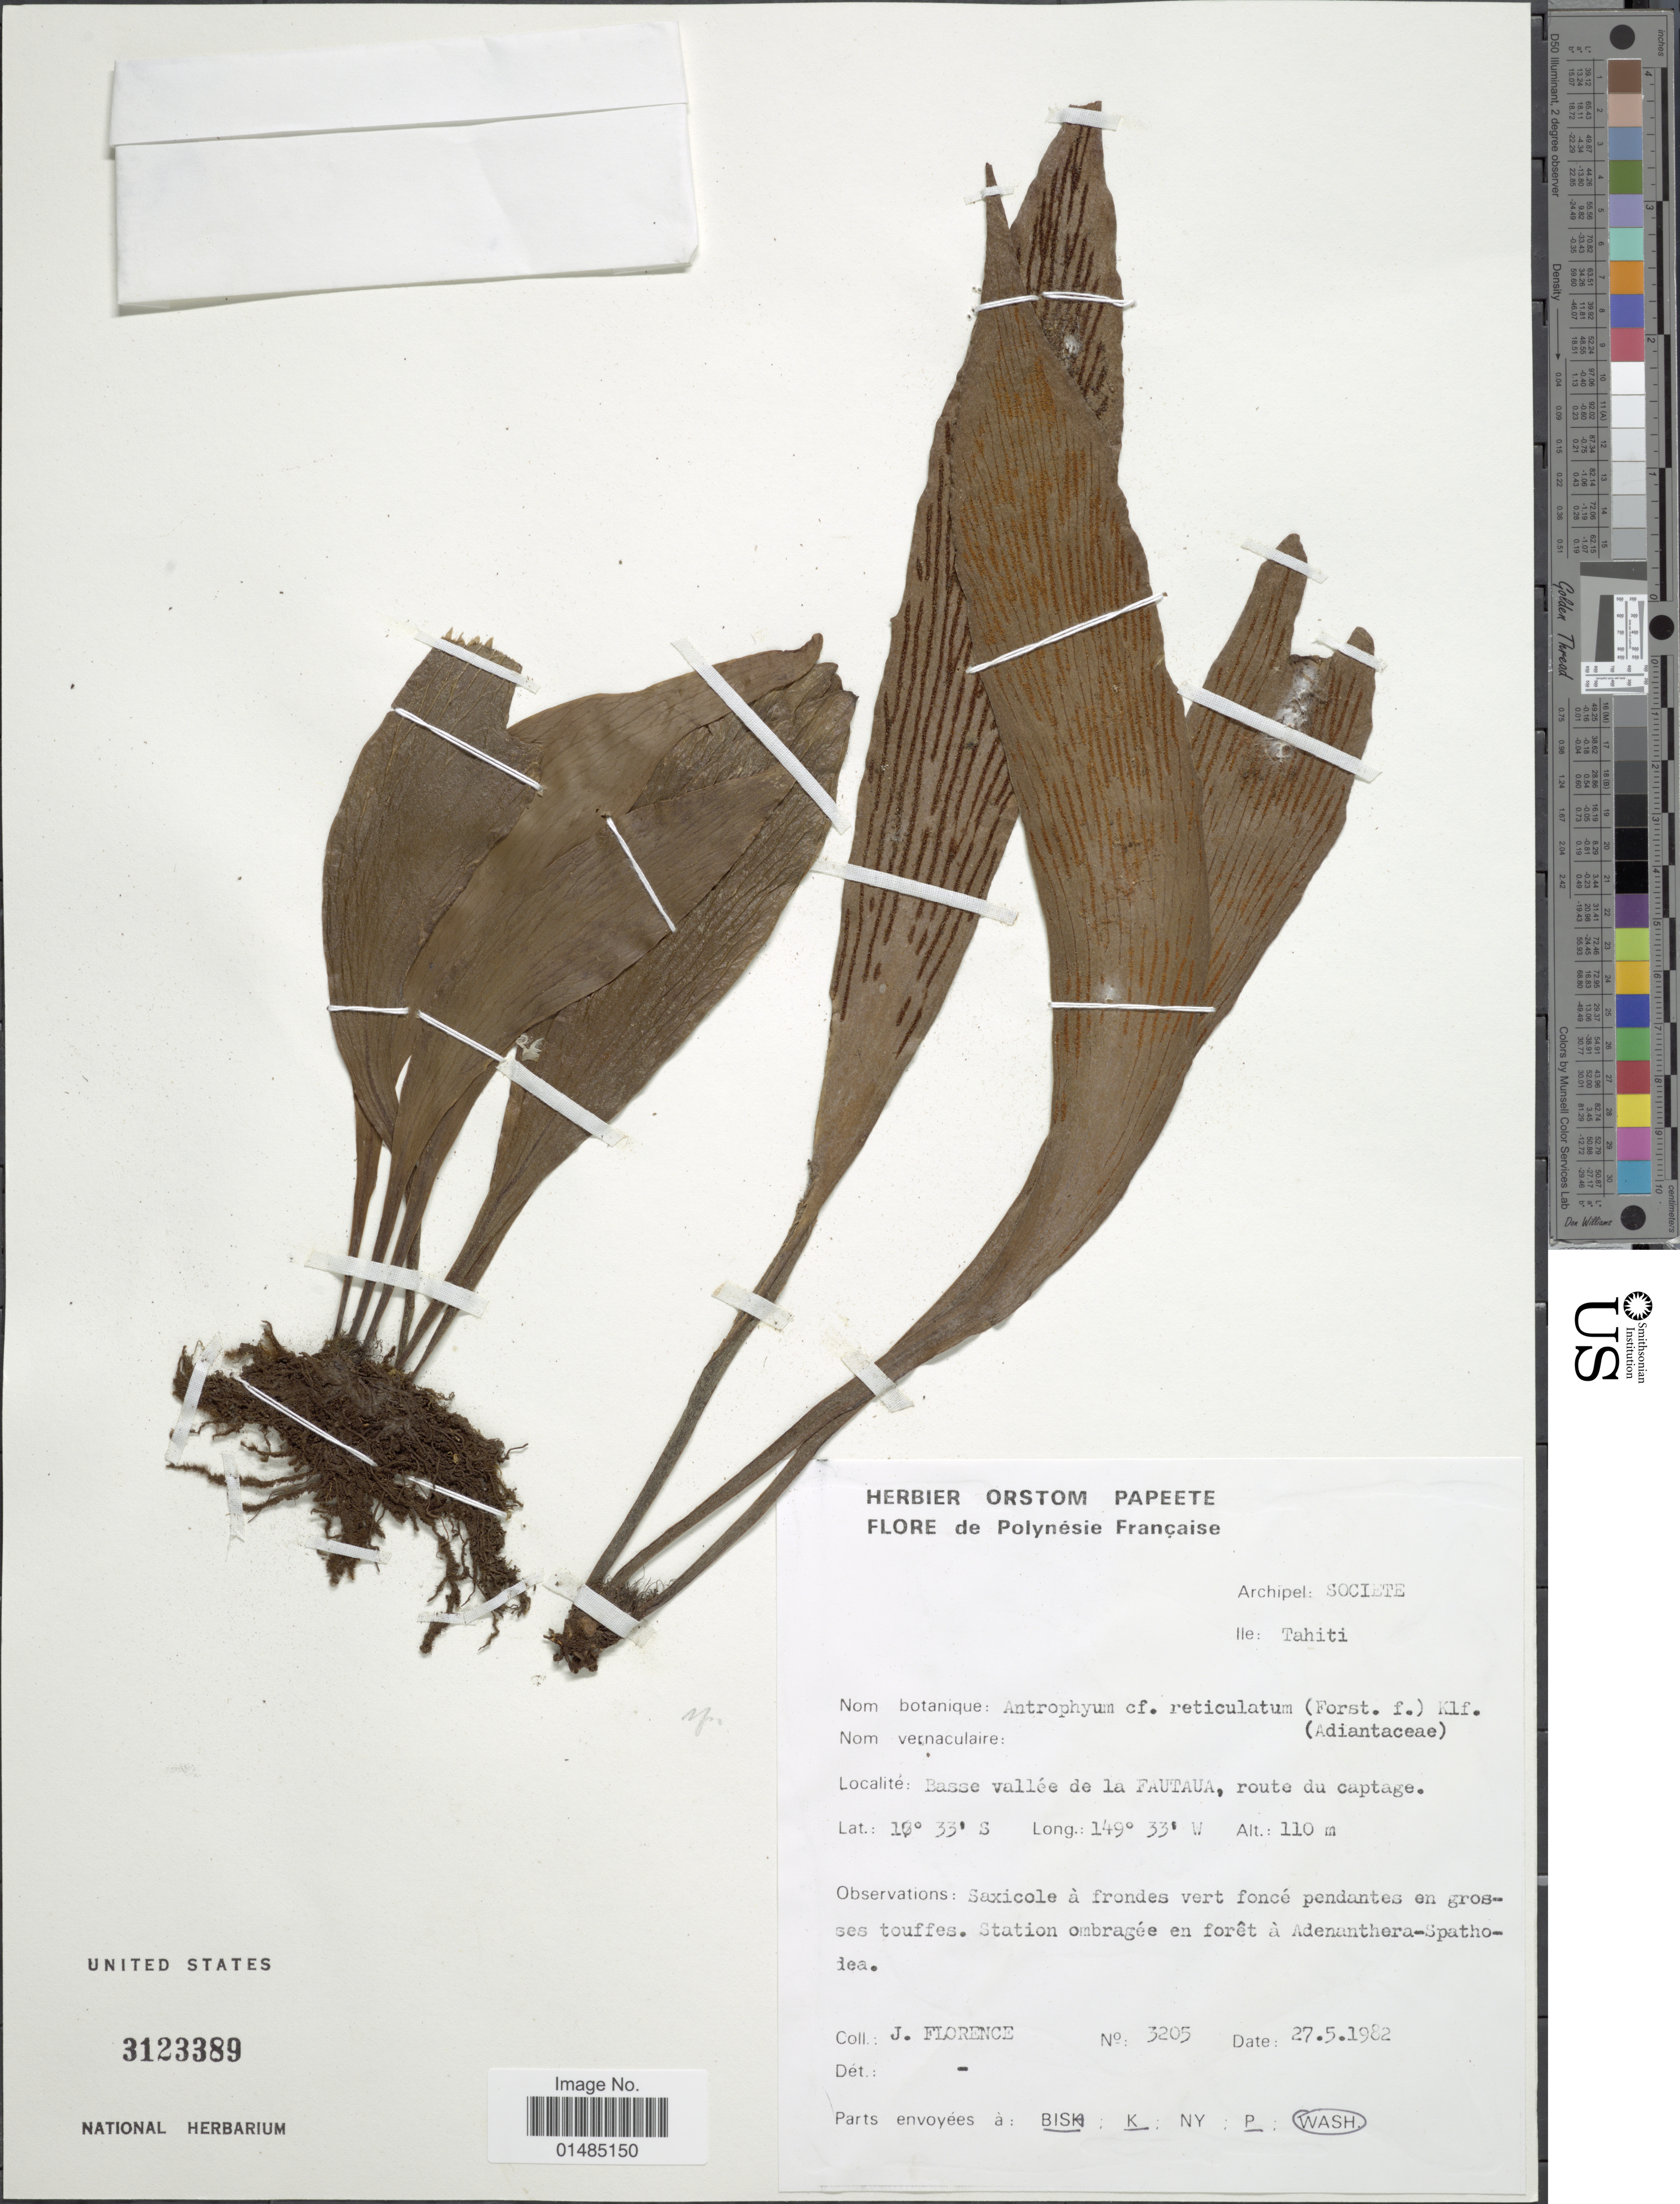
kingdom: Plantae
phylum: Tracheophyta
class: Polypodiopsida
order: Polypodiales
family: Pteridaceae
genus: Antrophyum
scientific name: Antrophyum reticulatum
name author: (G. Forst.) Kaulf.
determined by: Florence, J.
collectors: J. Florence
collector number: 3205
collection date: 1982-05-27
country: French Polynesia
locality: Polynésie Française, Societe, Ile Tahiti, Basse vallée de la Fataua, route du captage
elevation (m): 110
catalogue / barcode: US 3123389